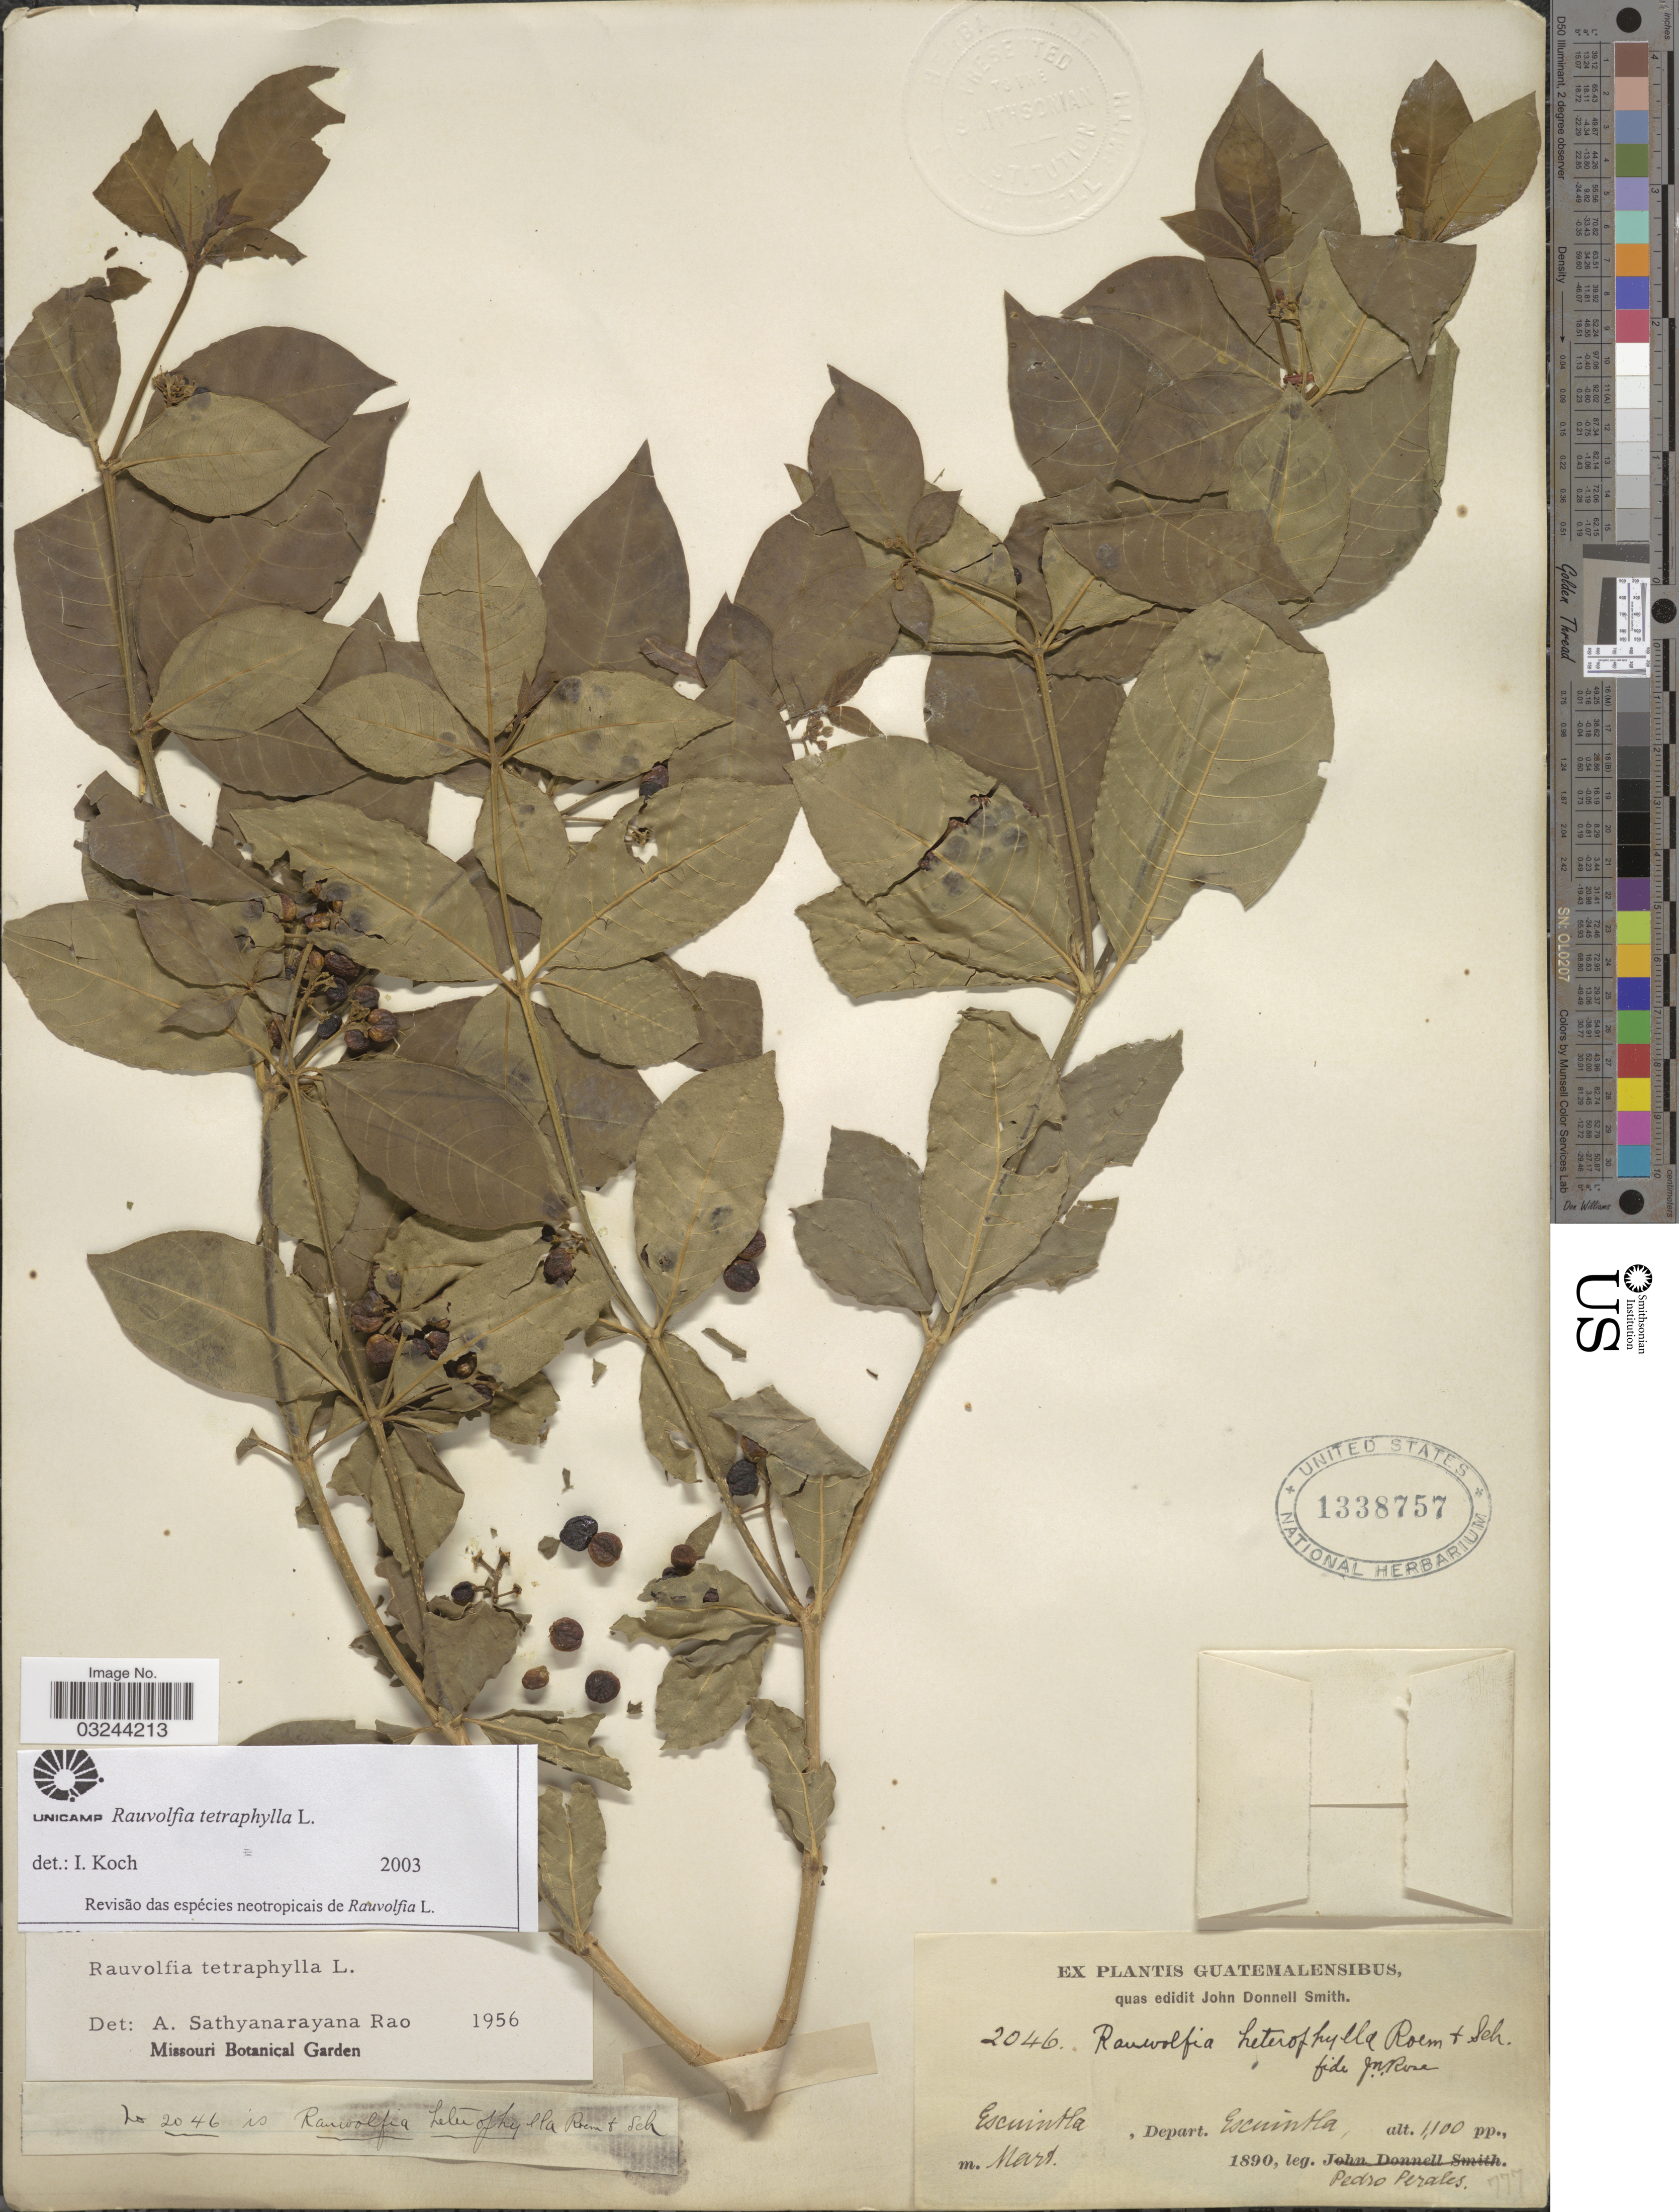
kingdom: Plantae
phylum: Tracheophyta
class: Magnoliopsida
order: Gentianales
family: Apocynaceae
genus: Rauvolfia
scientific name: Rauvolfia tetraphylla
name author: L.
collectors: P. Perales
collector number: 2046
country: Guatemala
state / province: Escuintla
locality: Escuintla, Depart. Escuintla.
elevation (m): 335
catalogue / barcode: US 1338757